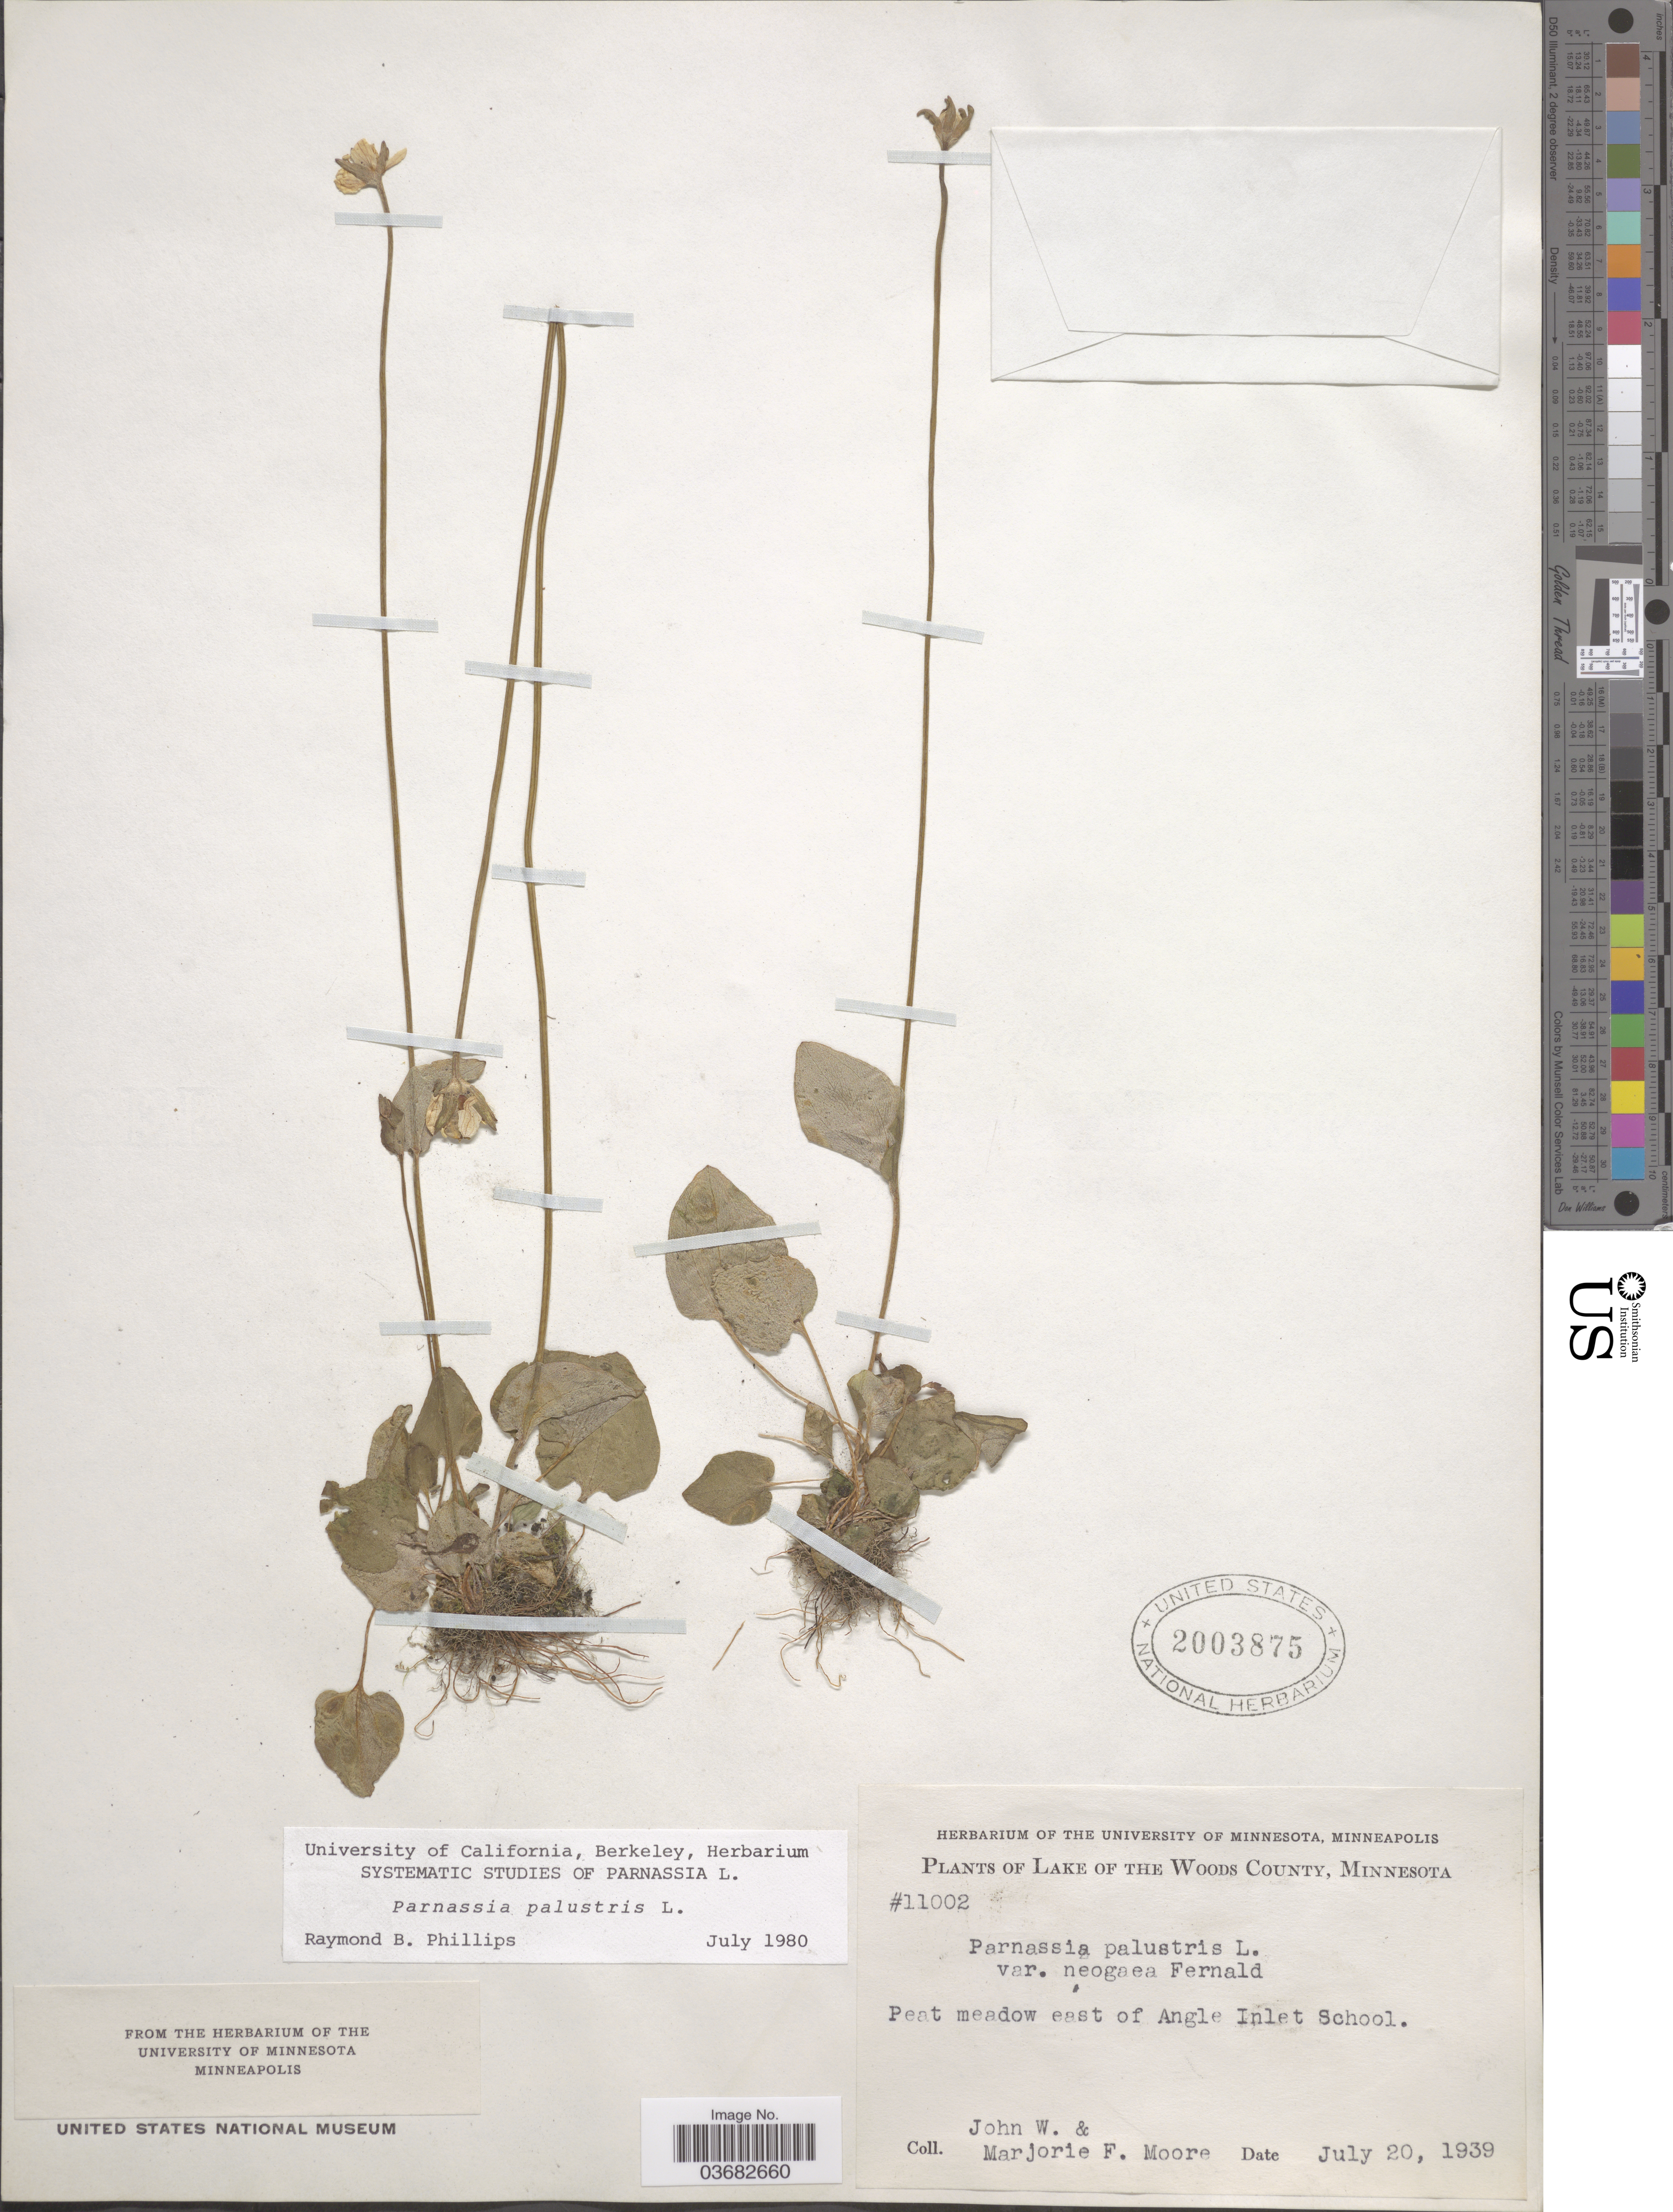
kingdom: Plantae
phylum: Tracheophyta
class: Magnoliopsida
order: Celastrales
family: Parnassiaceae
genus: Parnassia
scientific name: Parnassia palustris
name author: L.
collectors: J. Moore & M. F. Moore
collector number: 11002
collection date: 1939-07-20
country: United States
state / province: Minnesota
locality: Lake of the Woods County. Peat meadow east of Angle Inlet School.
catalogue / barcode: US 2003875